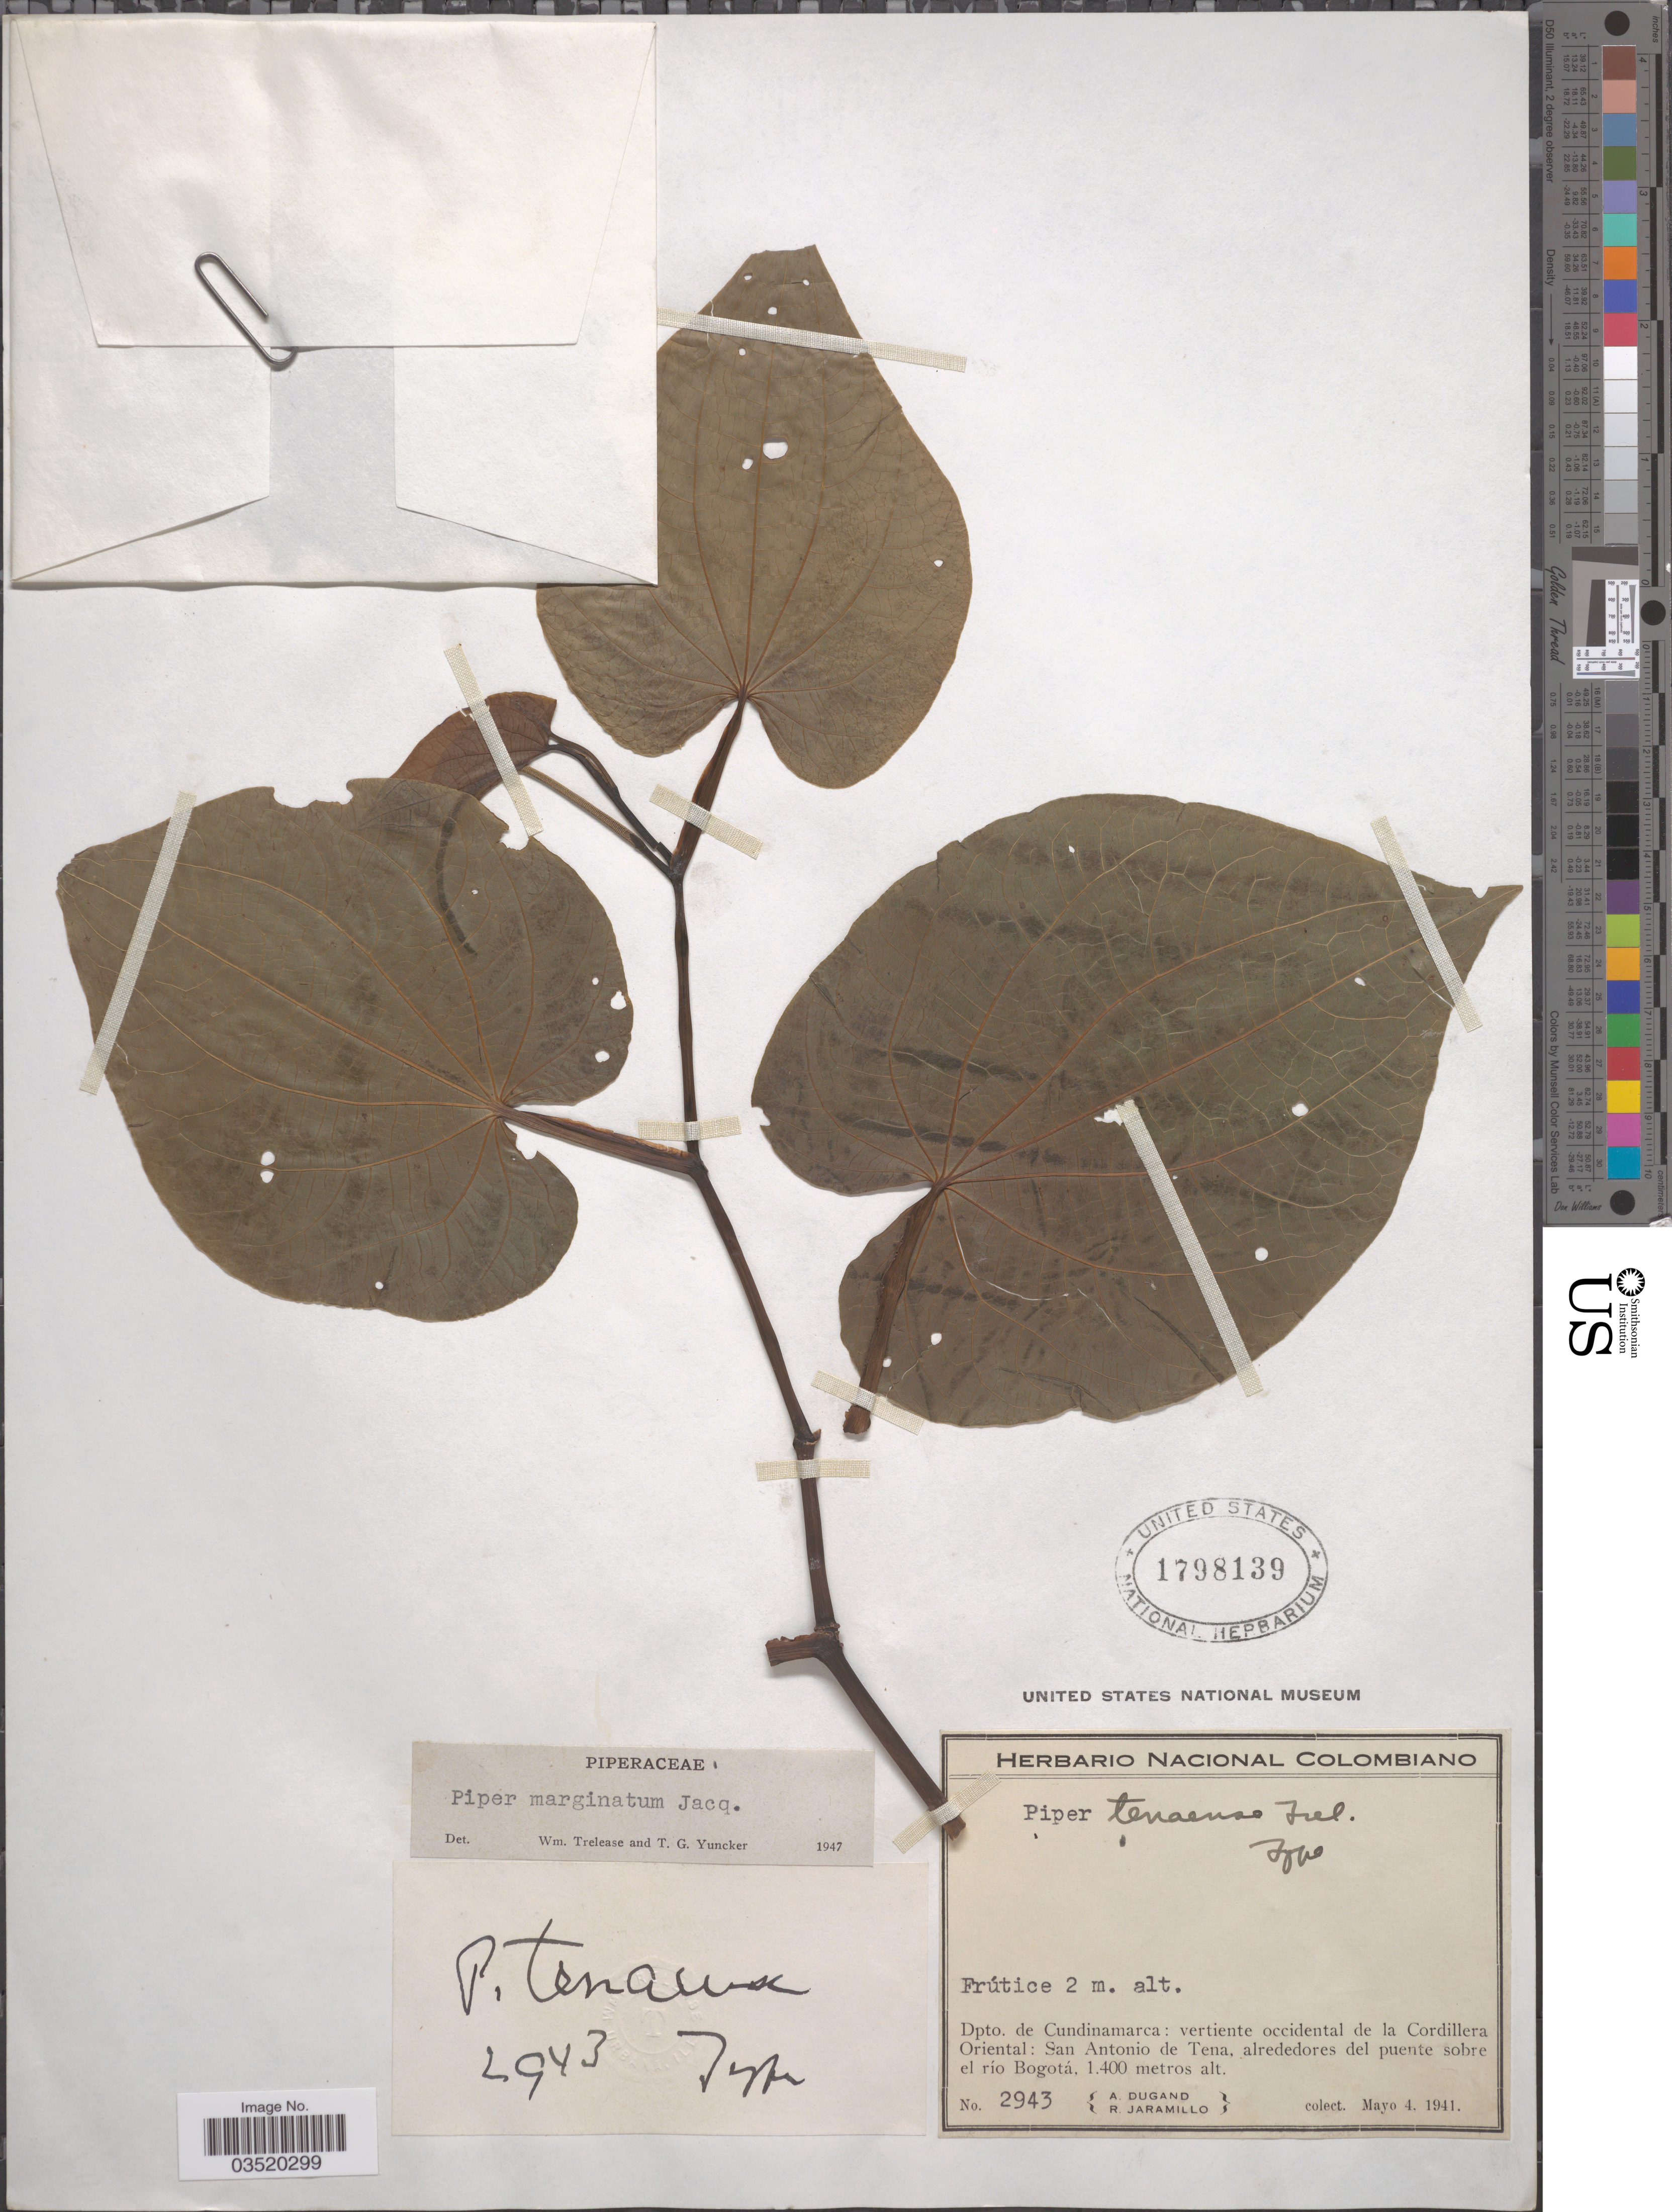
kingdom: Plantae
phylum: Tracheophyta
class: Magnoliopsida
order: Piperales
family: Piperaceae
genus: Piper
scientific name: Piper marginatum var. catalpifolium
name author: (Kunth) C. DC.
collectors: A. Dugand & R. Jaramillo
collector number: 2943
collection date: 1941-05-04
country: Colombia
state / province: Cundinamarca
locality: Dpto. de Cundinamarca: vertiente occidental de la Cordillera Oriental: San Antonio de Tena, alrededores del puente sobre el río Bogotá.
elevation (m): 1400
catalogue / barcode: US 1798139